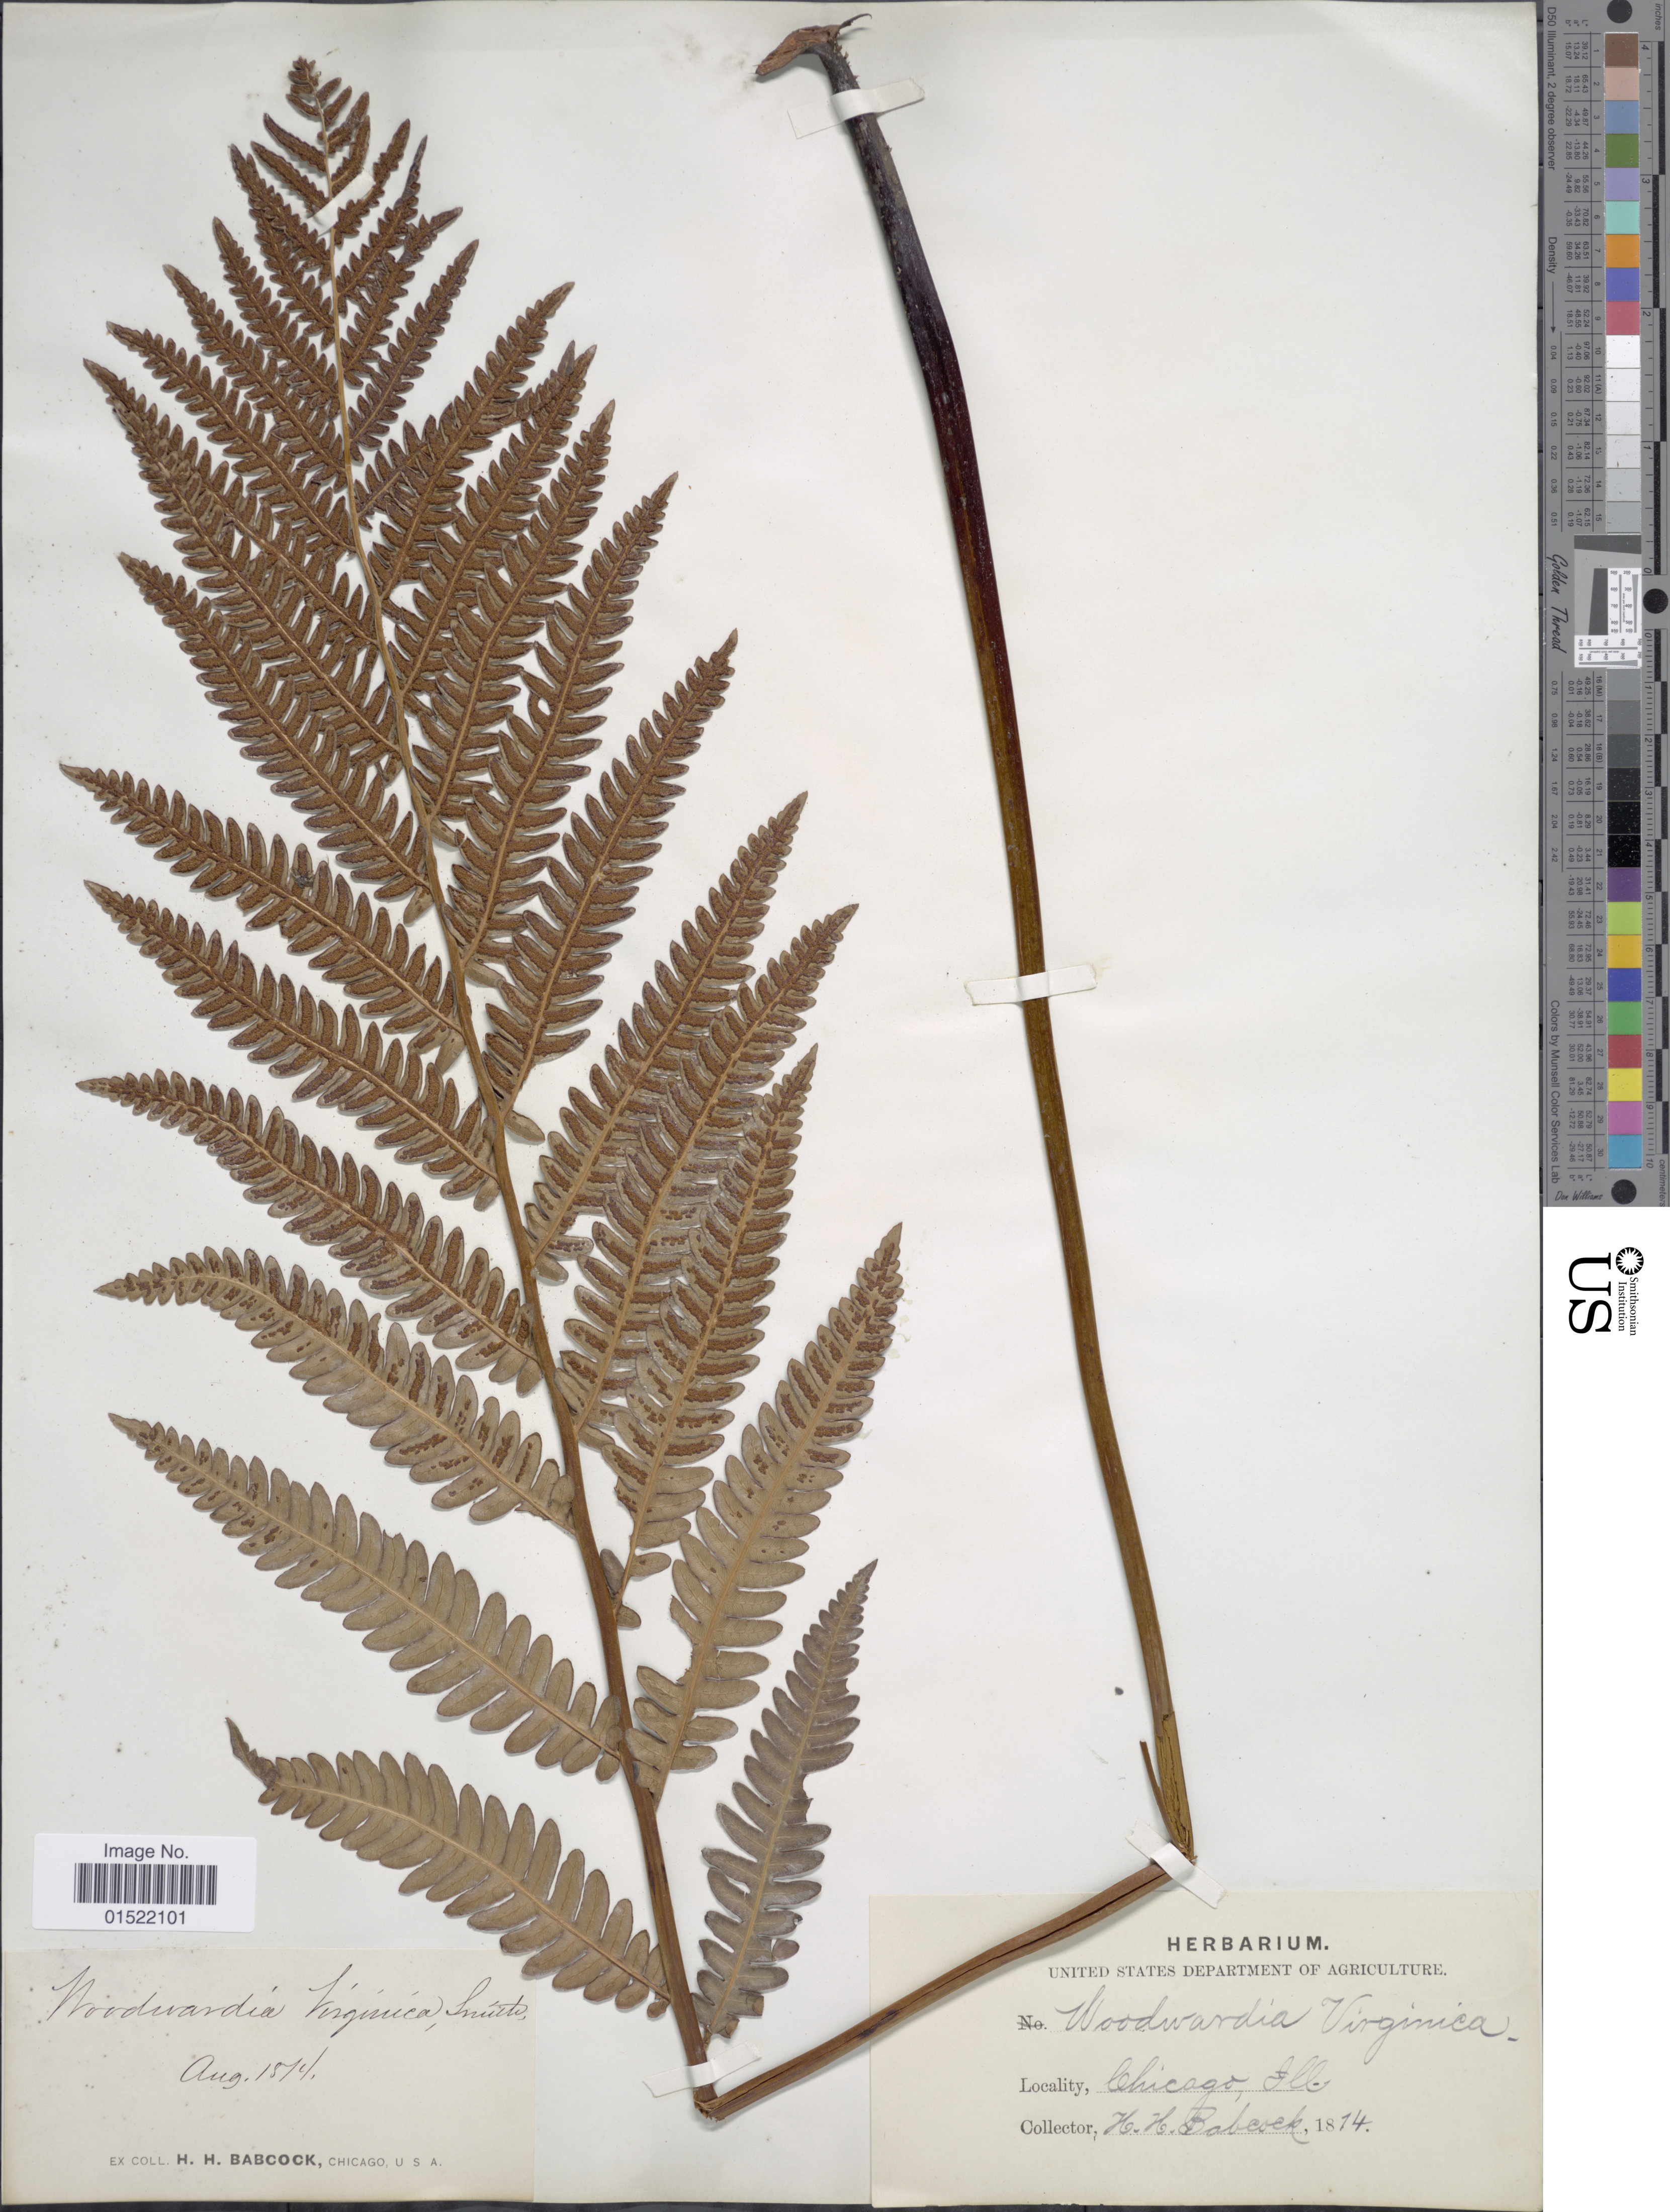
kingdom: Plantae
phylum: Tracheophyta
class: Polypodiopsida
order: Polypodiales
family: Blechnaceae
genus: Woodwardia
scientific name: Woodwardia virginica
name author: (L.) R.M. Sm.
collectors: H. Babcock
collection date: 1874-08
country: United States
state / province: Illinois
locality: Chicago